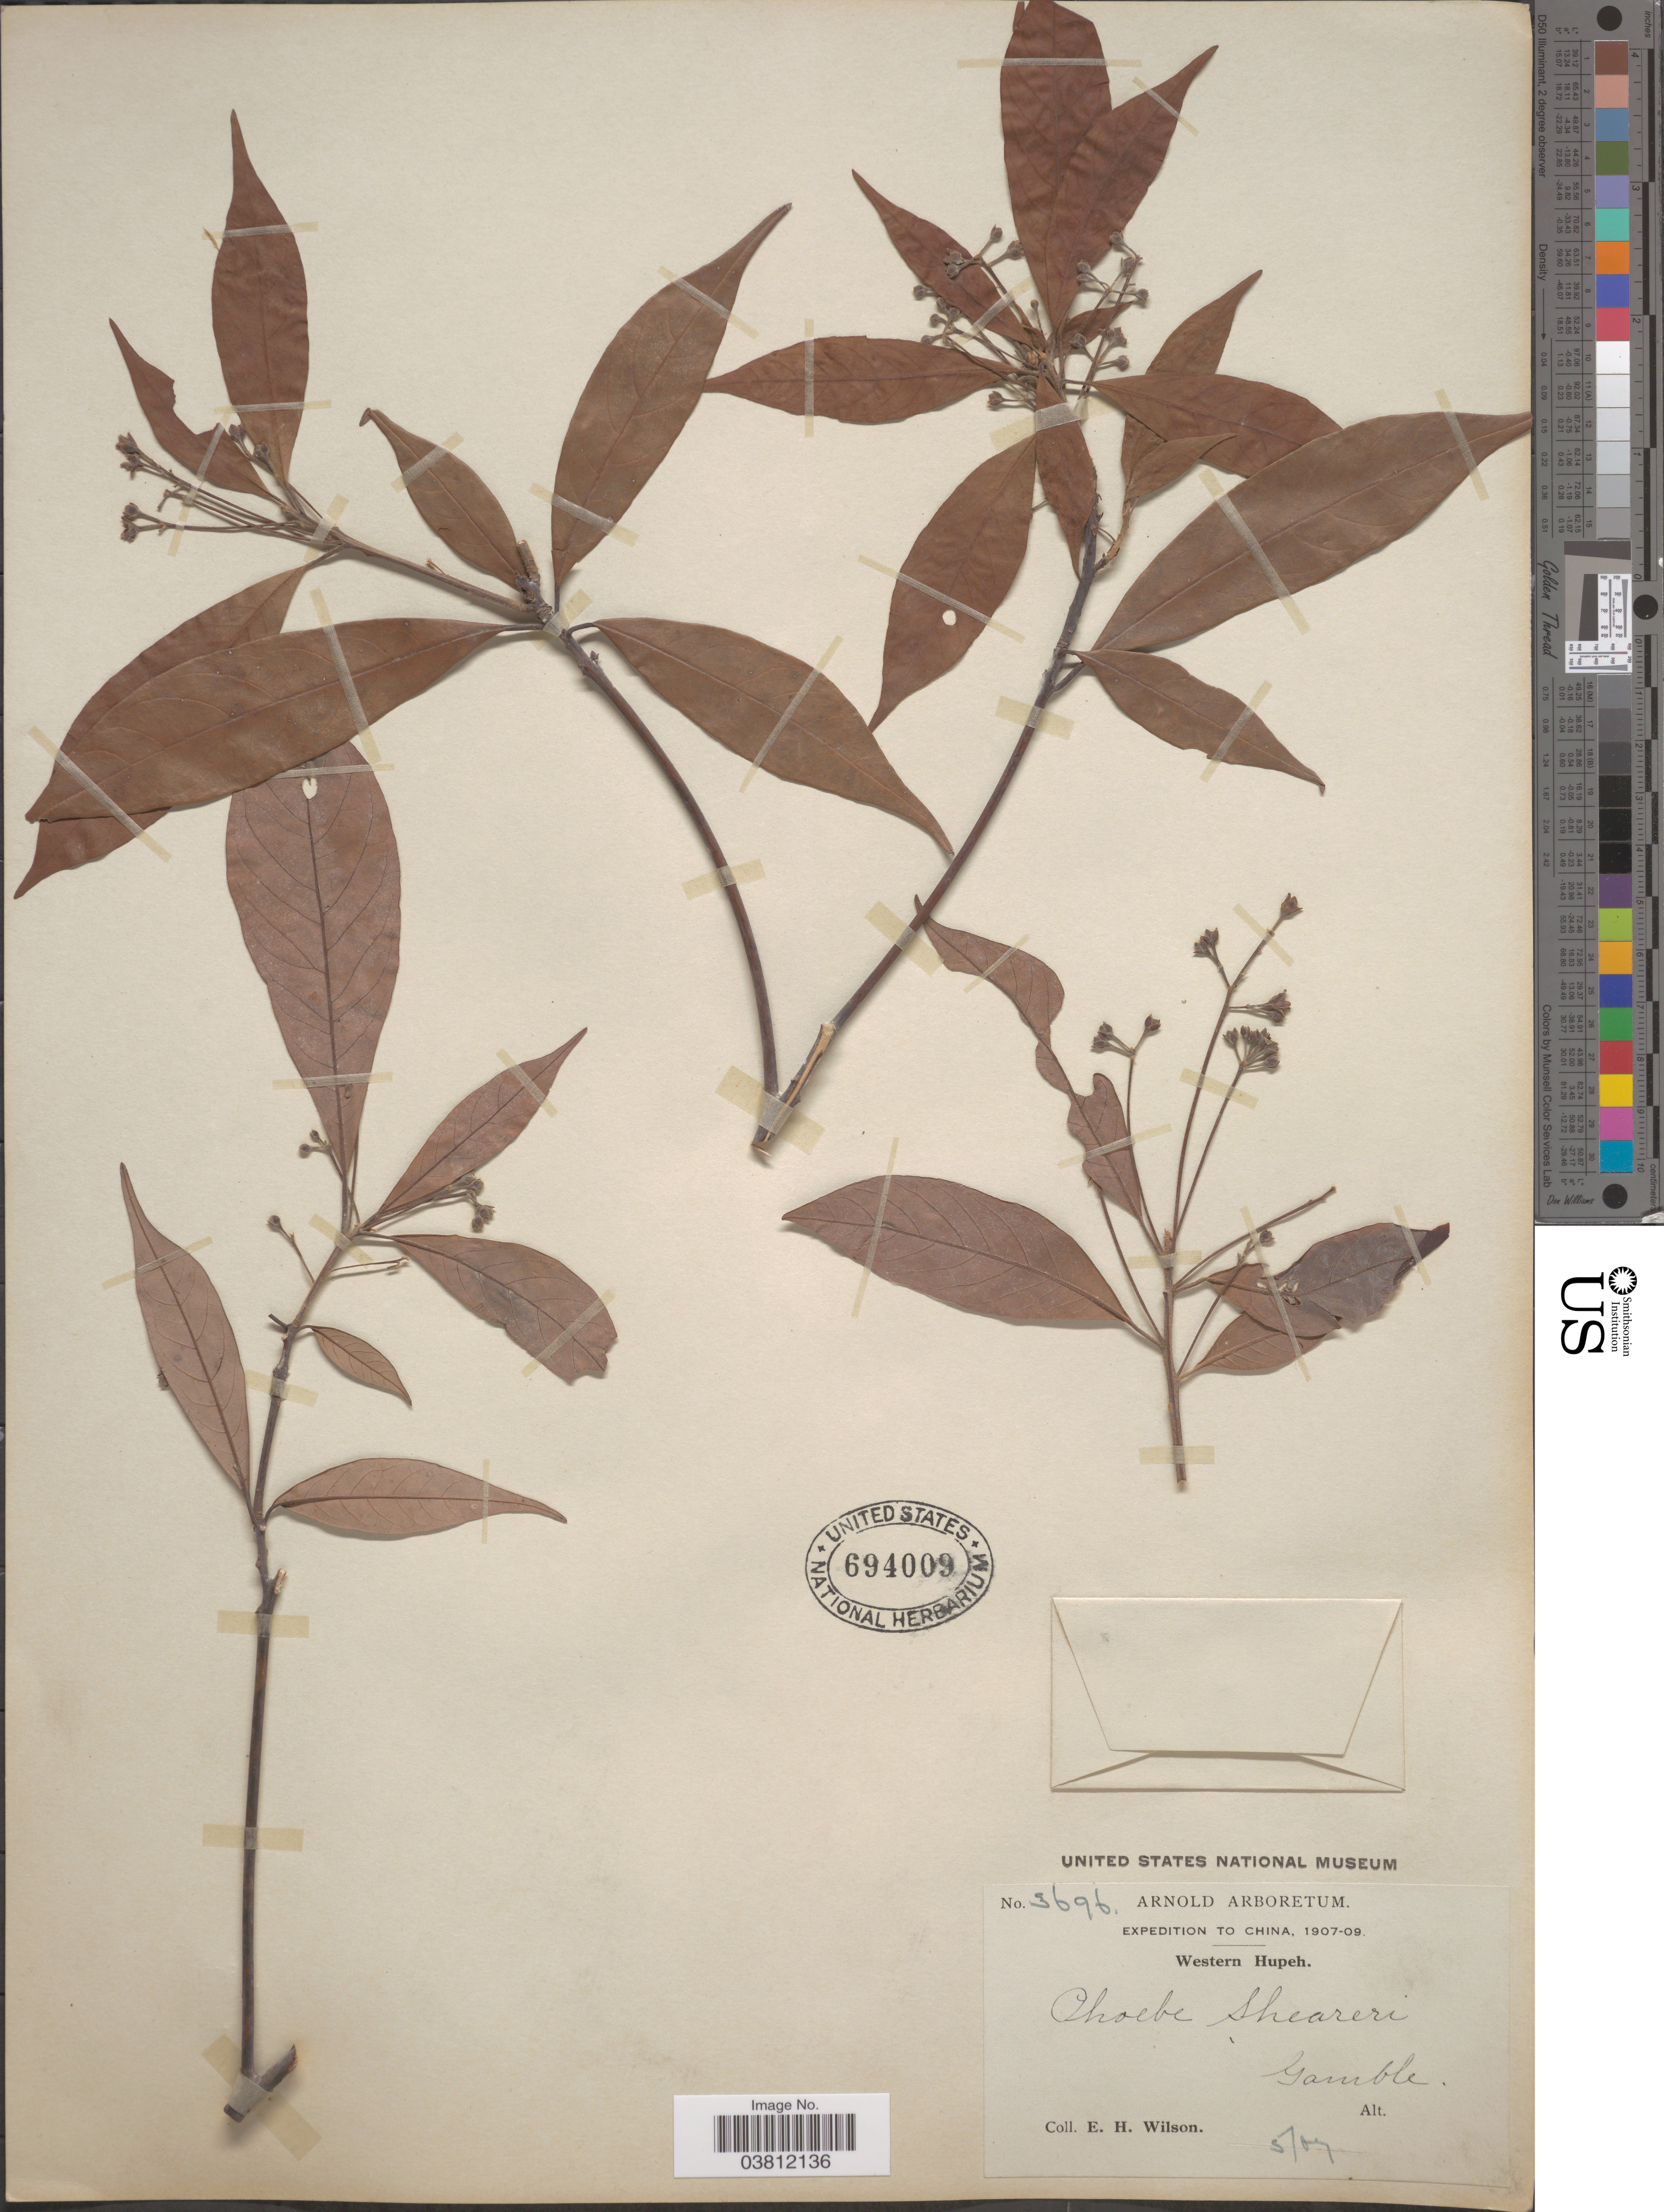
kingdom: Plantae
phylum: Tracheophyta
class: Magnoliopsida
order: Laurales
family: Lauraceae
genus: Phoebe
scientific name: Phoebe sheareri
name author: (Hemsl.) Gamble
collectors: E. Wilson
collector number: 3696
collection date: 1907-05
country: China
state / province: Hubei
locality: Western Hupeh.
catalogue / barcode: US 694009